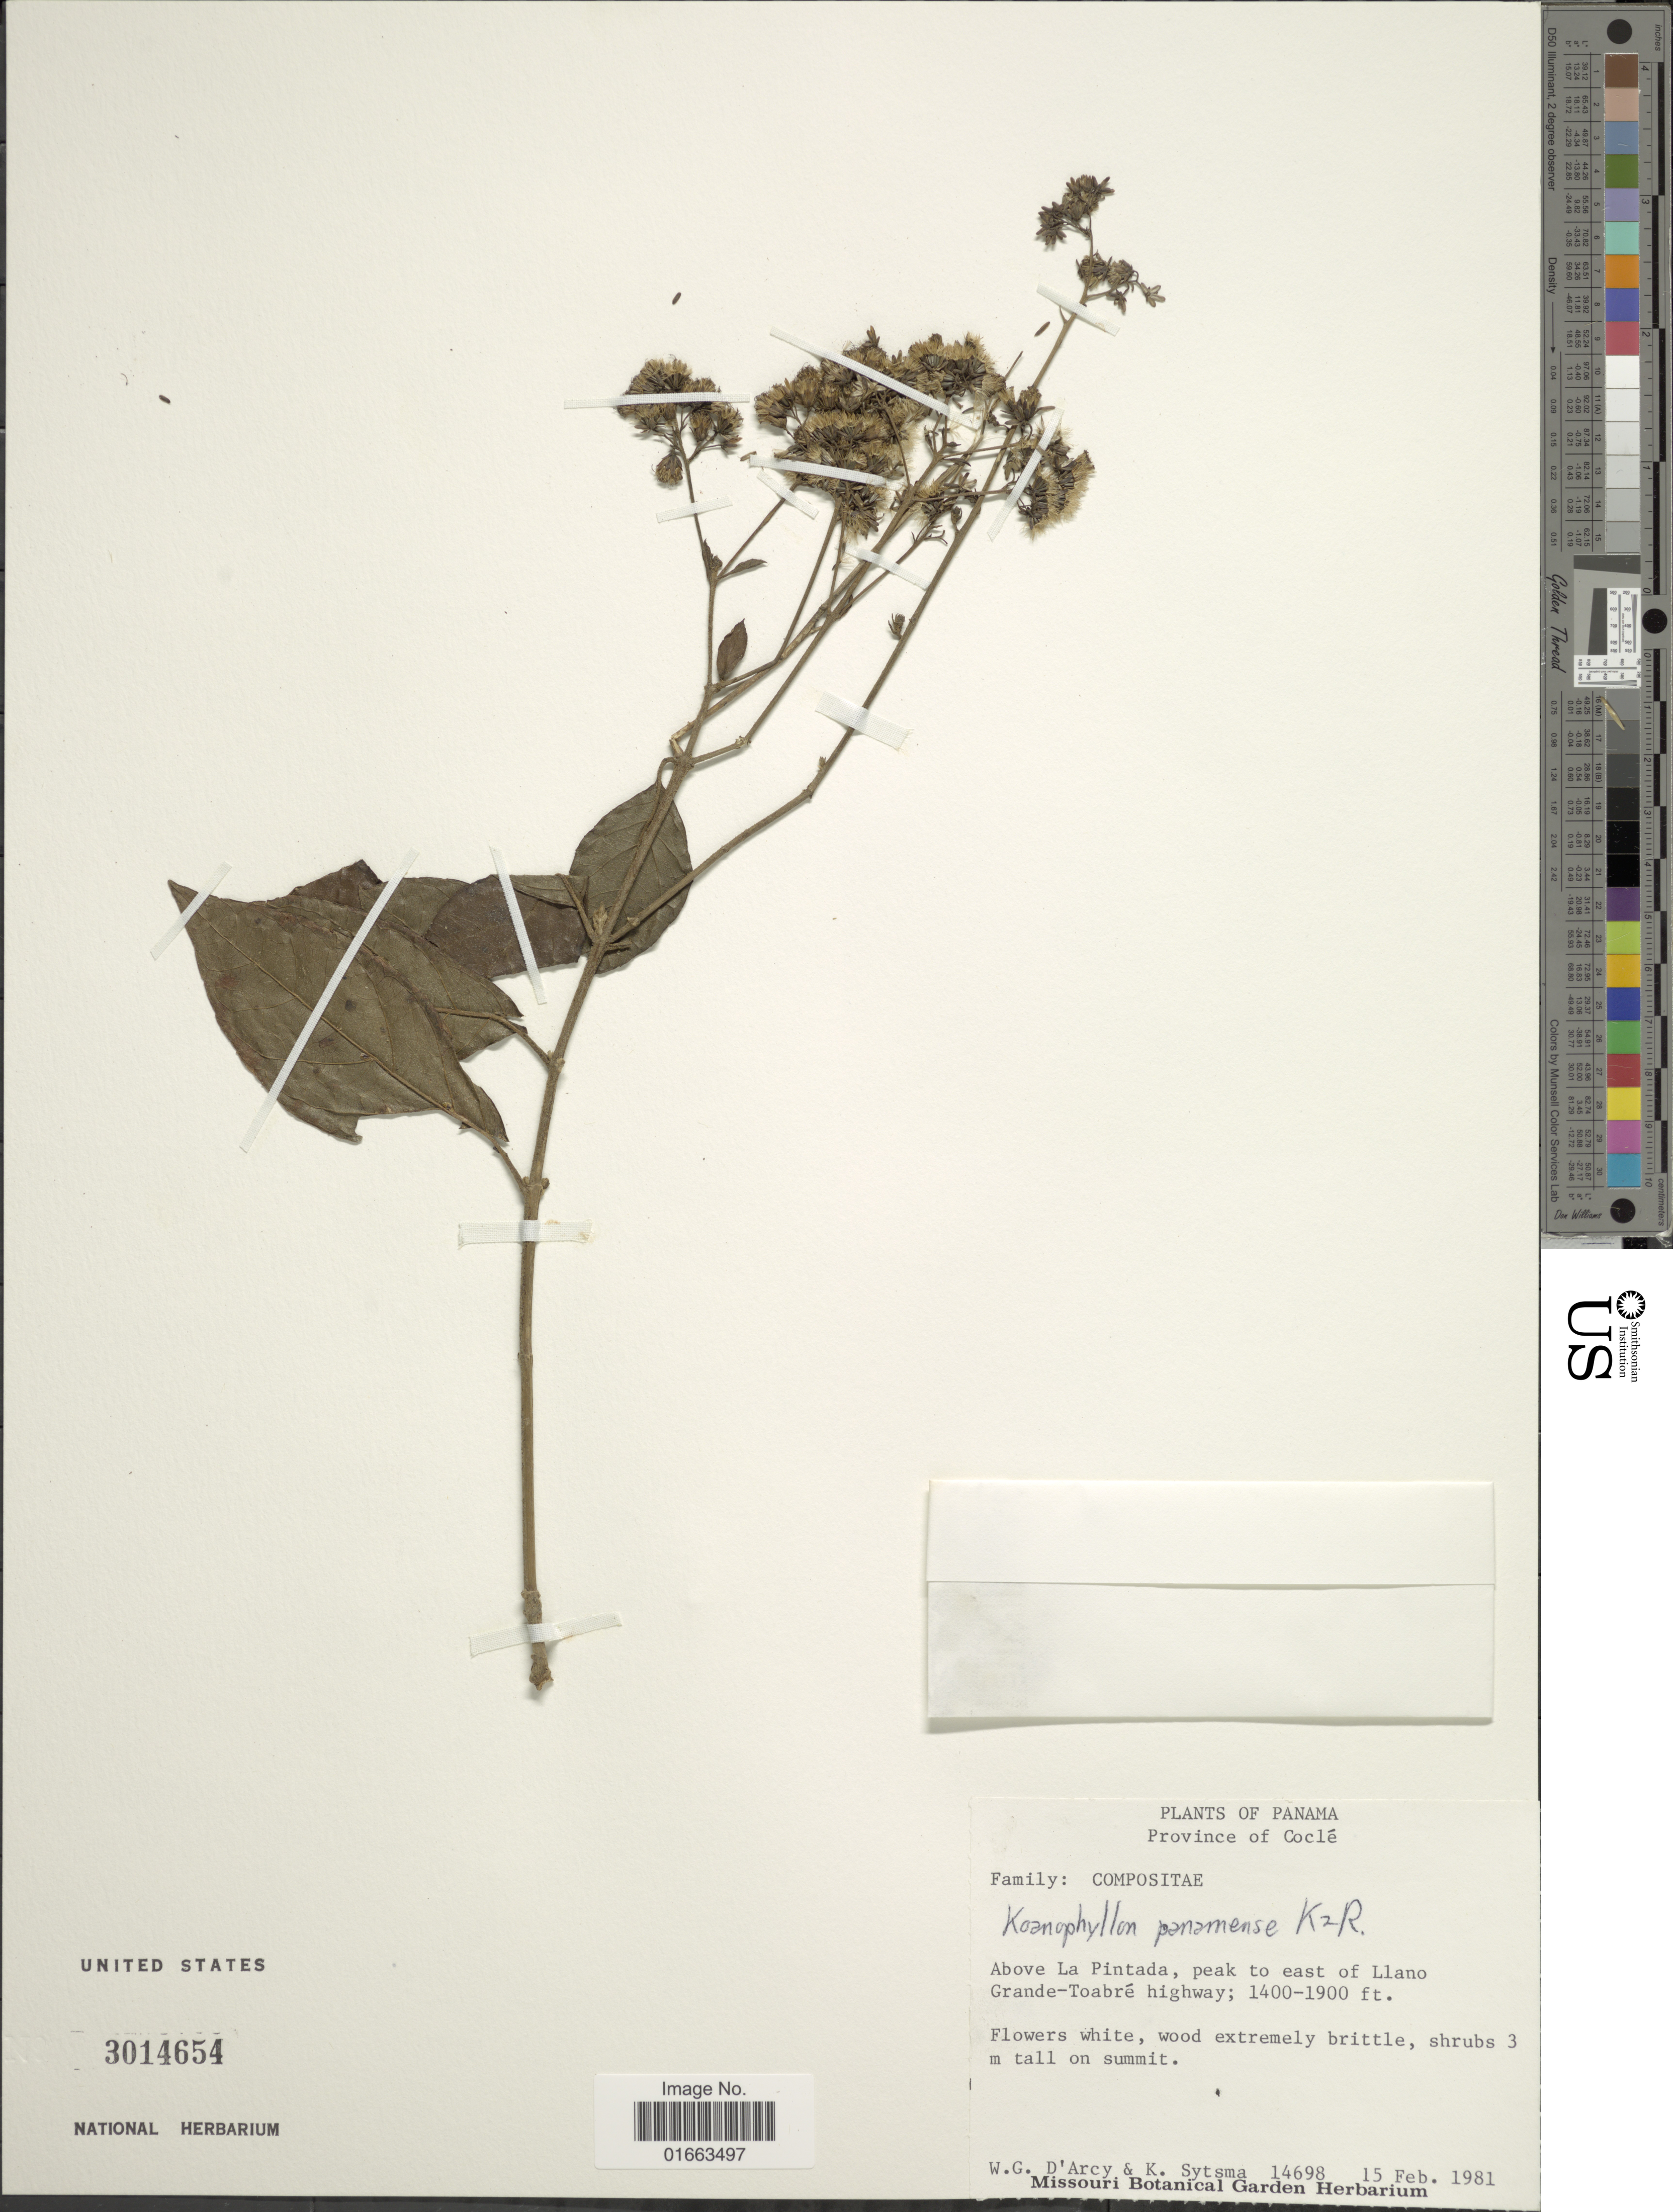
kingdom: Plantae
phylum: Tracheophyta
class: Magnoliopsida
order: Asterales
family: Asteraceae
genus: Koanophyllon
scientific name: Koanophyllon panamensis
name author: R.M. King & H. Rob.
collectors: W. G. D'Arcy & K. J. Sytsma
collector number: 14698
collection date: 1981-02-15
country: Panama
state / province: Coclé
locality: Above La Pintada, peak to east of Llano Grande- Tabré highway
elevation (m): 427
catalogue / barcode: US 3014654